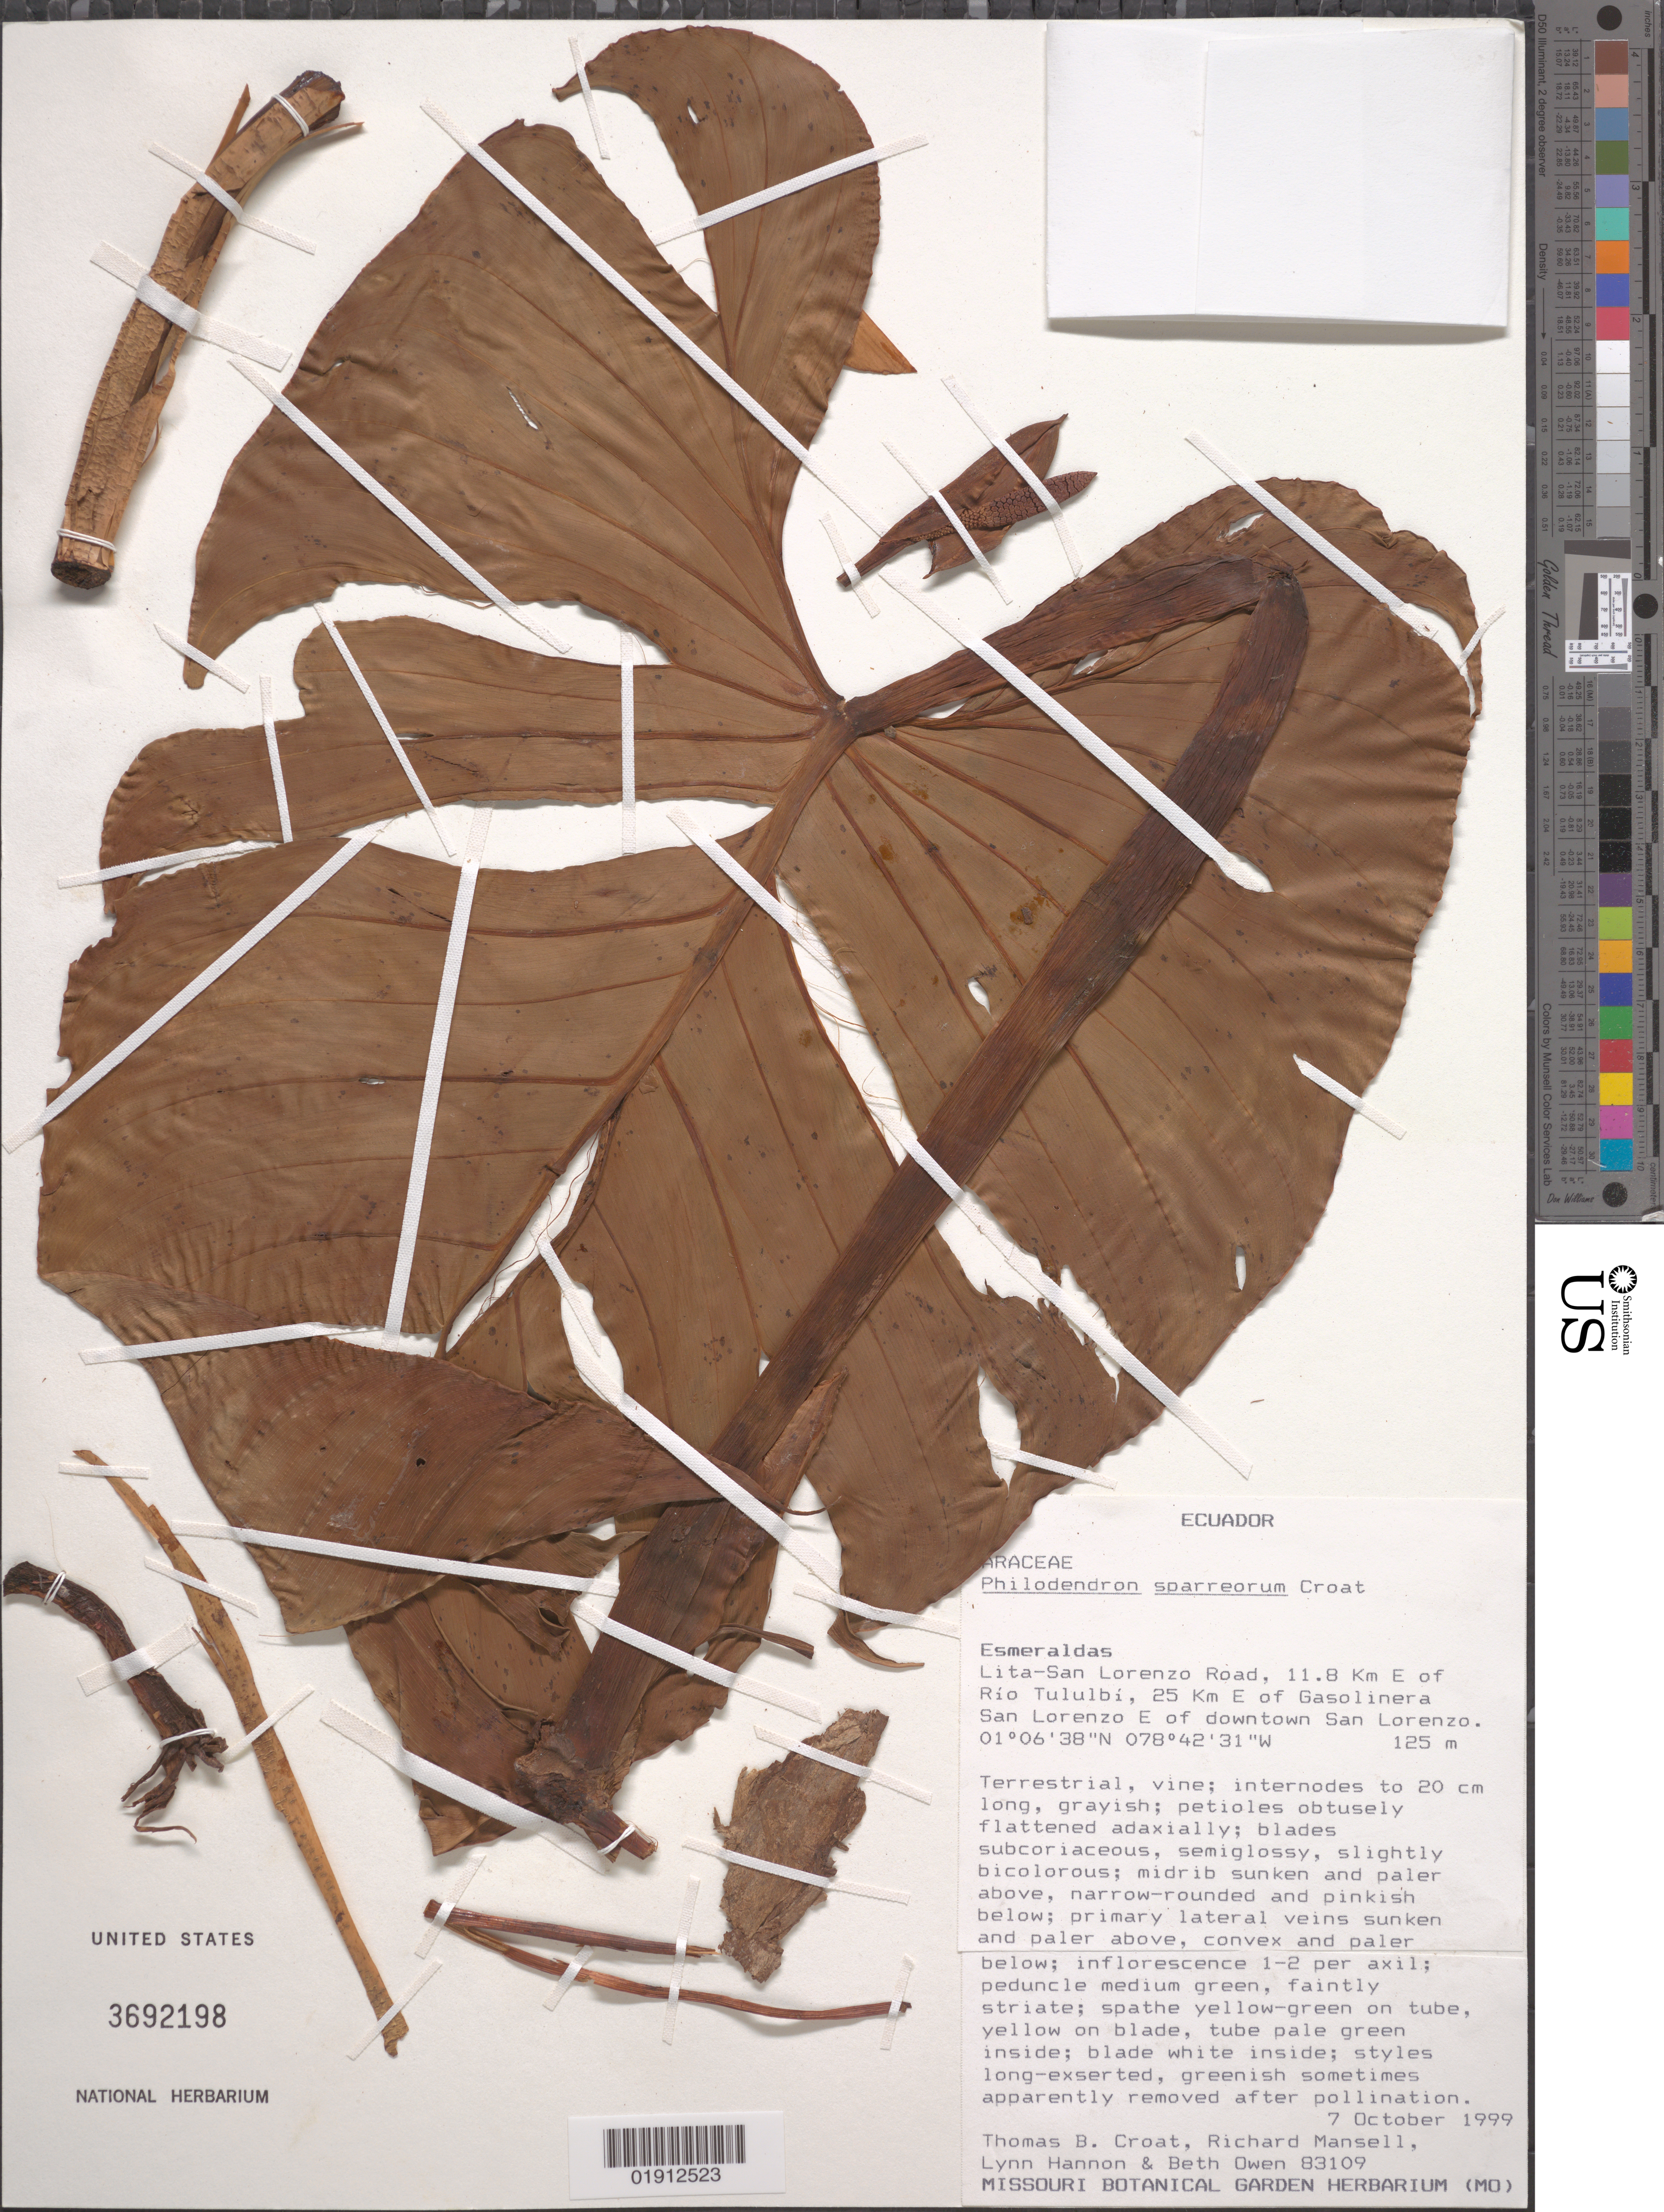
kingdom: Plantae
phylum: Tracheophyta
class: Liliopsida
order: Alismatales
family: Araceae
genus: Philodendron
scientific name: Philodendron sparreorum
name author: Croat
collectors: T. B. Croat, R. Mansell, L. Hannon & B. Owen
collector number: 83109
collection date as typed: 7 Oct 1999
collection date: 1999-10-07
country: Ecuador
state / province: Esmeraldas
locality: Lita-San Lorenzo Road, 11.8 km E of Rio Tululbi, 25 km E of Gasolinera San Lorenzo E of downtown San Lorenzo.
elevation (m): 125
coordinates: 01 06 38 N, 78 42 31 W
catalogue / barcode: US 3692198